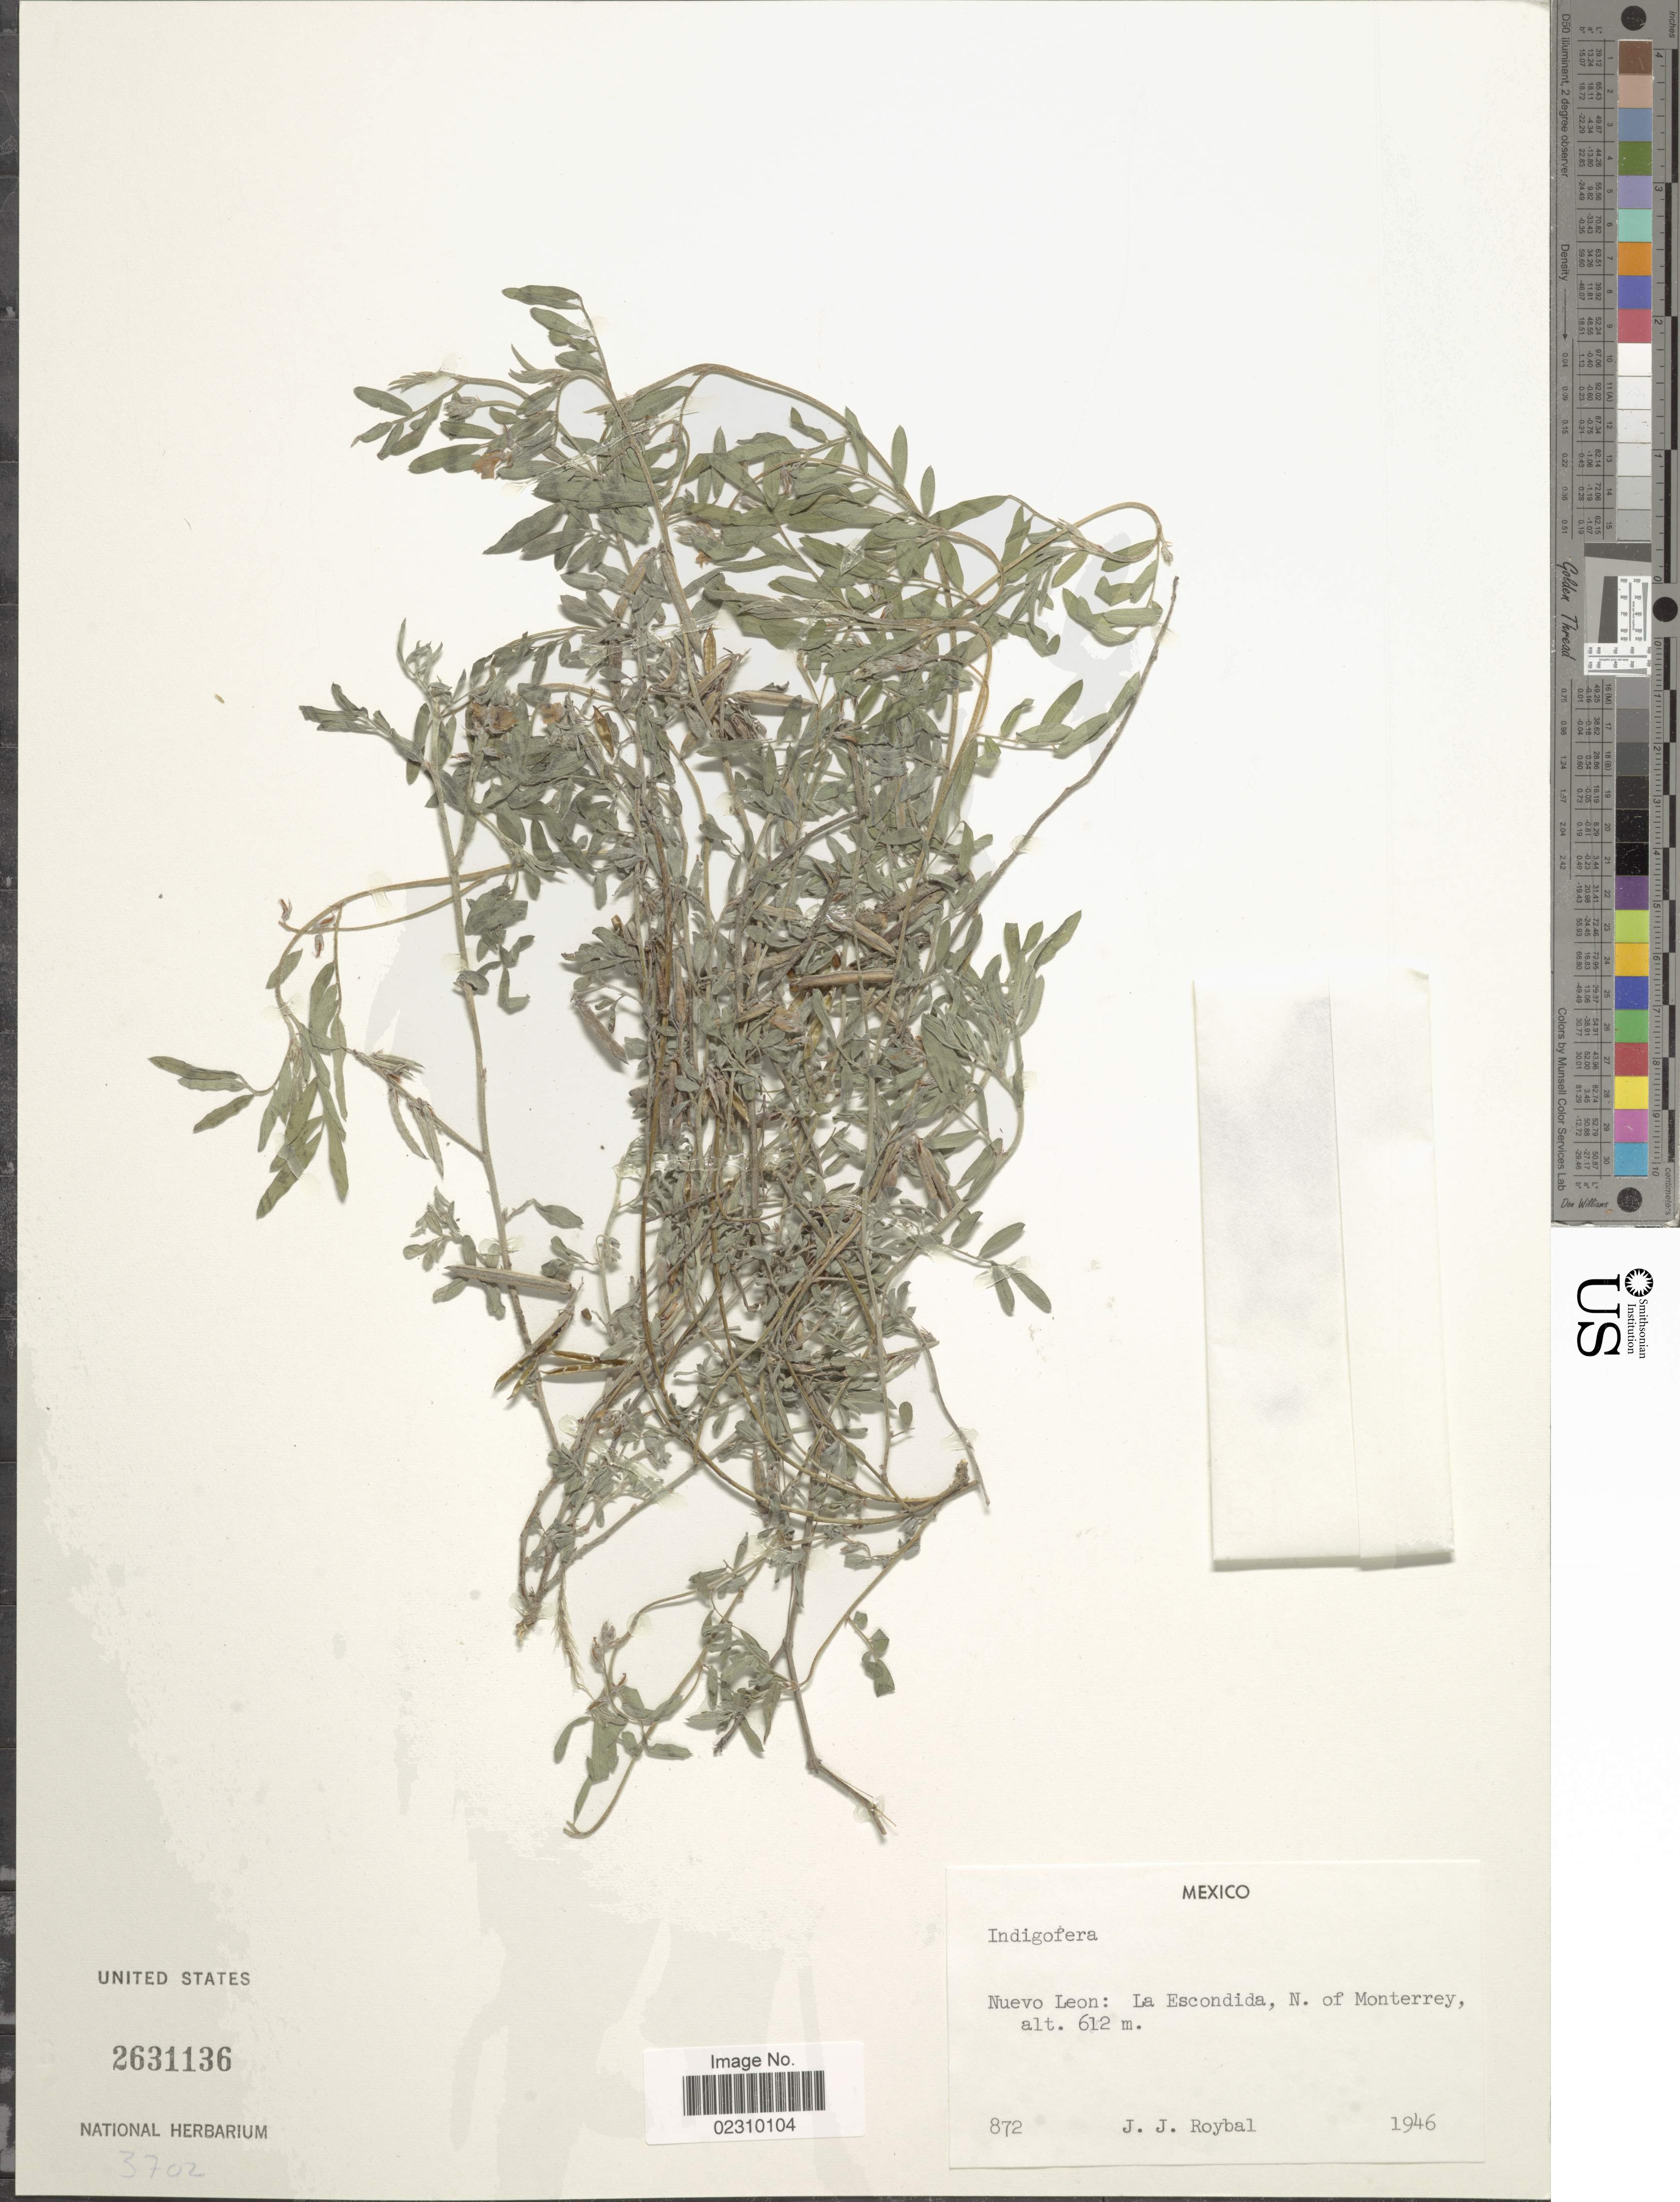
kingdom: Plantae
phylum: Tracheophyta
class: Magnoliopsida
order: Fabales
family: Fabaceae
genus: Indigofera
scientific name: Indigofera sp.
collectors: J. J. Roybal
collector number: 872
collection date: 1946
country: Mexico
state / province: Nuevo León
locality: La Escondida, N of Monterrey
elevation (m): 612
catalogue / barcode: US 2631136